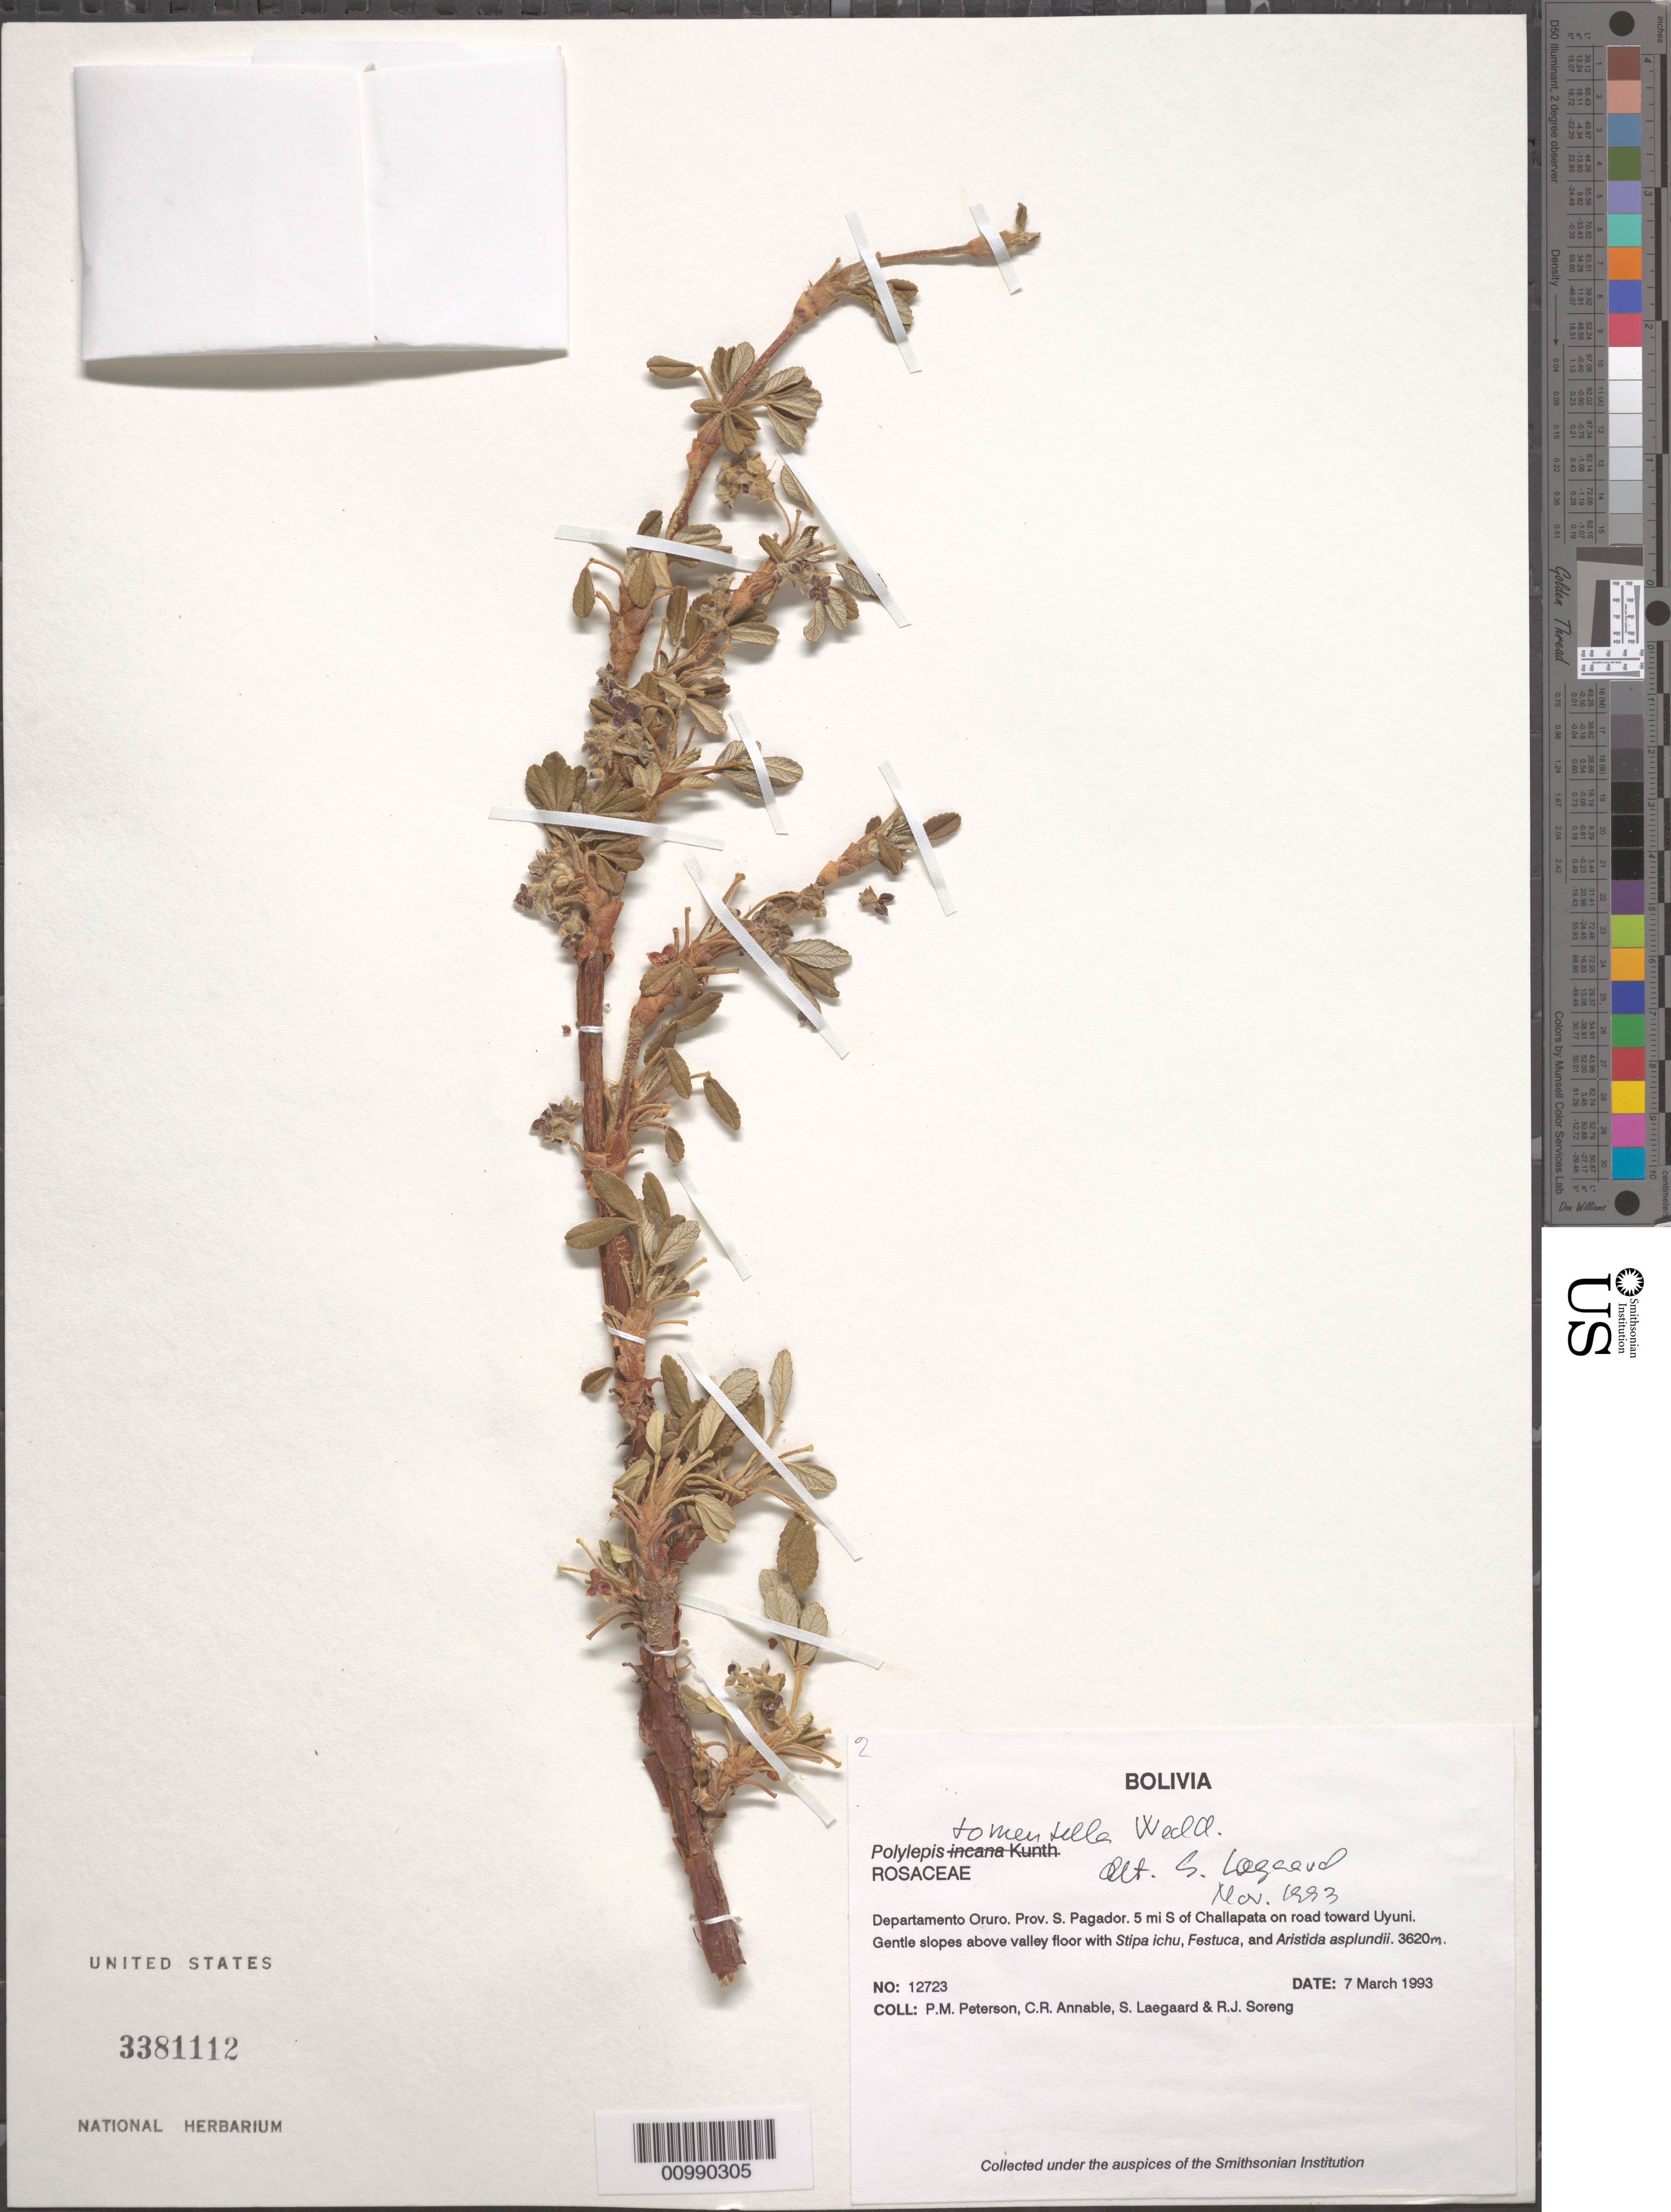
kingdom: Plantae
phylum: Tracheophyta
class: Magnoliopsida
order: Rosales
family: Rosaceae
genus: Polylepis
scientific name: Polylepis tomentella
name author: Wedd.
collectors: P. M. Peterson, C. R. Annable, S. Lægaard & R. J. Soreng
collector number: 12723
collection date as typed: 07 Mar 1993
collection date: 1993-03-07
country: Bolivia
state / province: Oruro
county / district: S. Pagador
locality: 5 mi S of Challapata on road toward Uyuni.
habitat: Gentle slopes above valley floor with Stipa ichu, Festuca, and Aristida asplundii.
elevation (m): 3620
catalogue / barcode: US 3381112